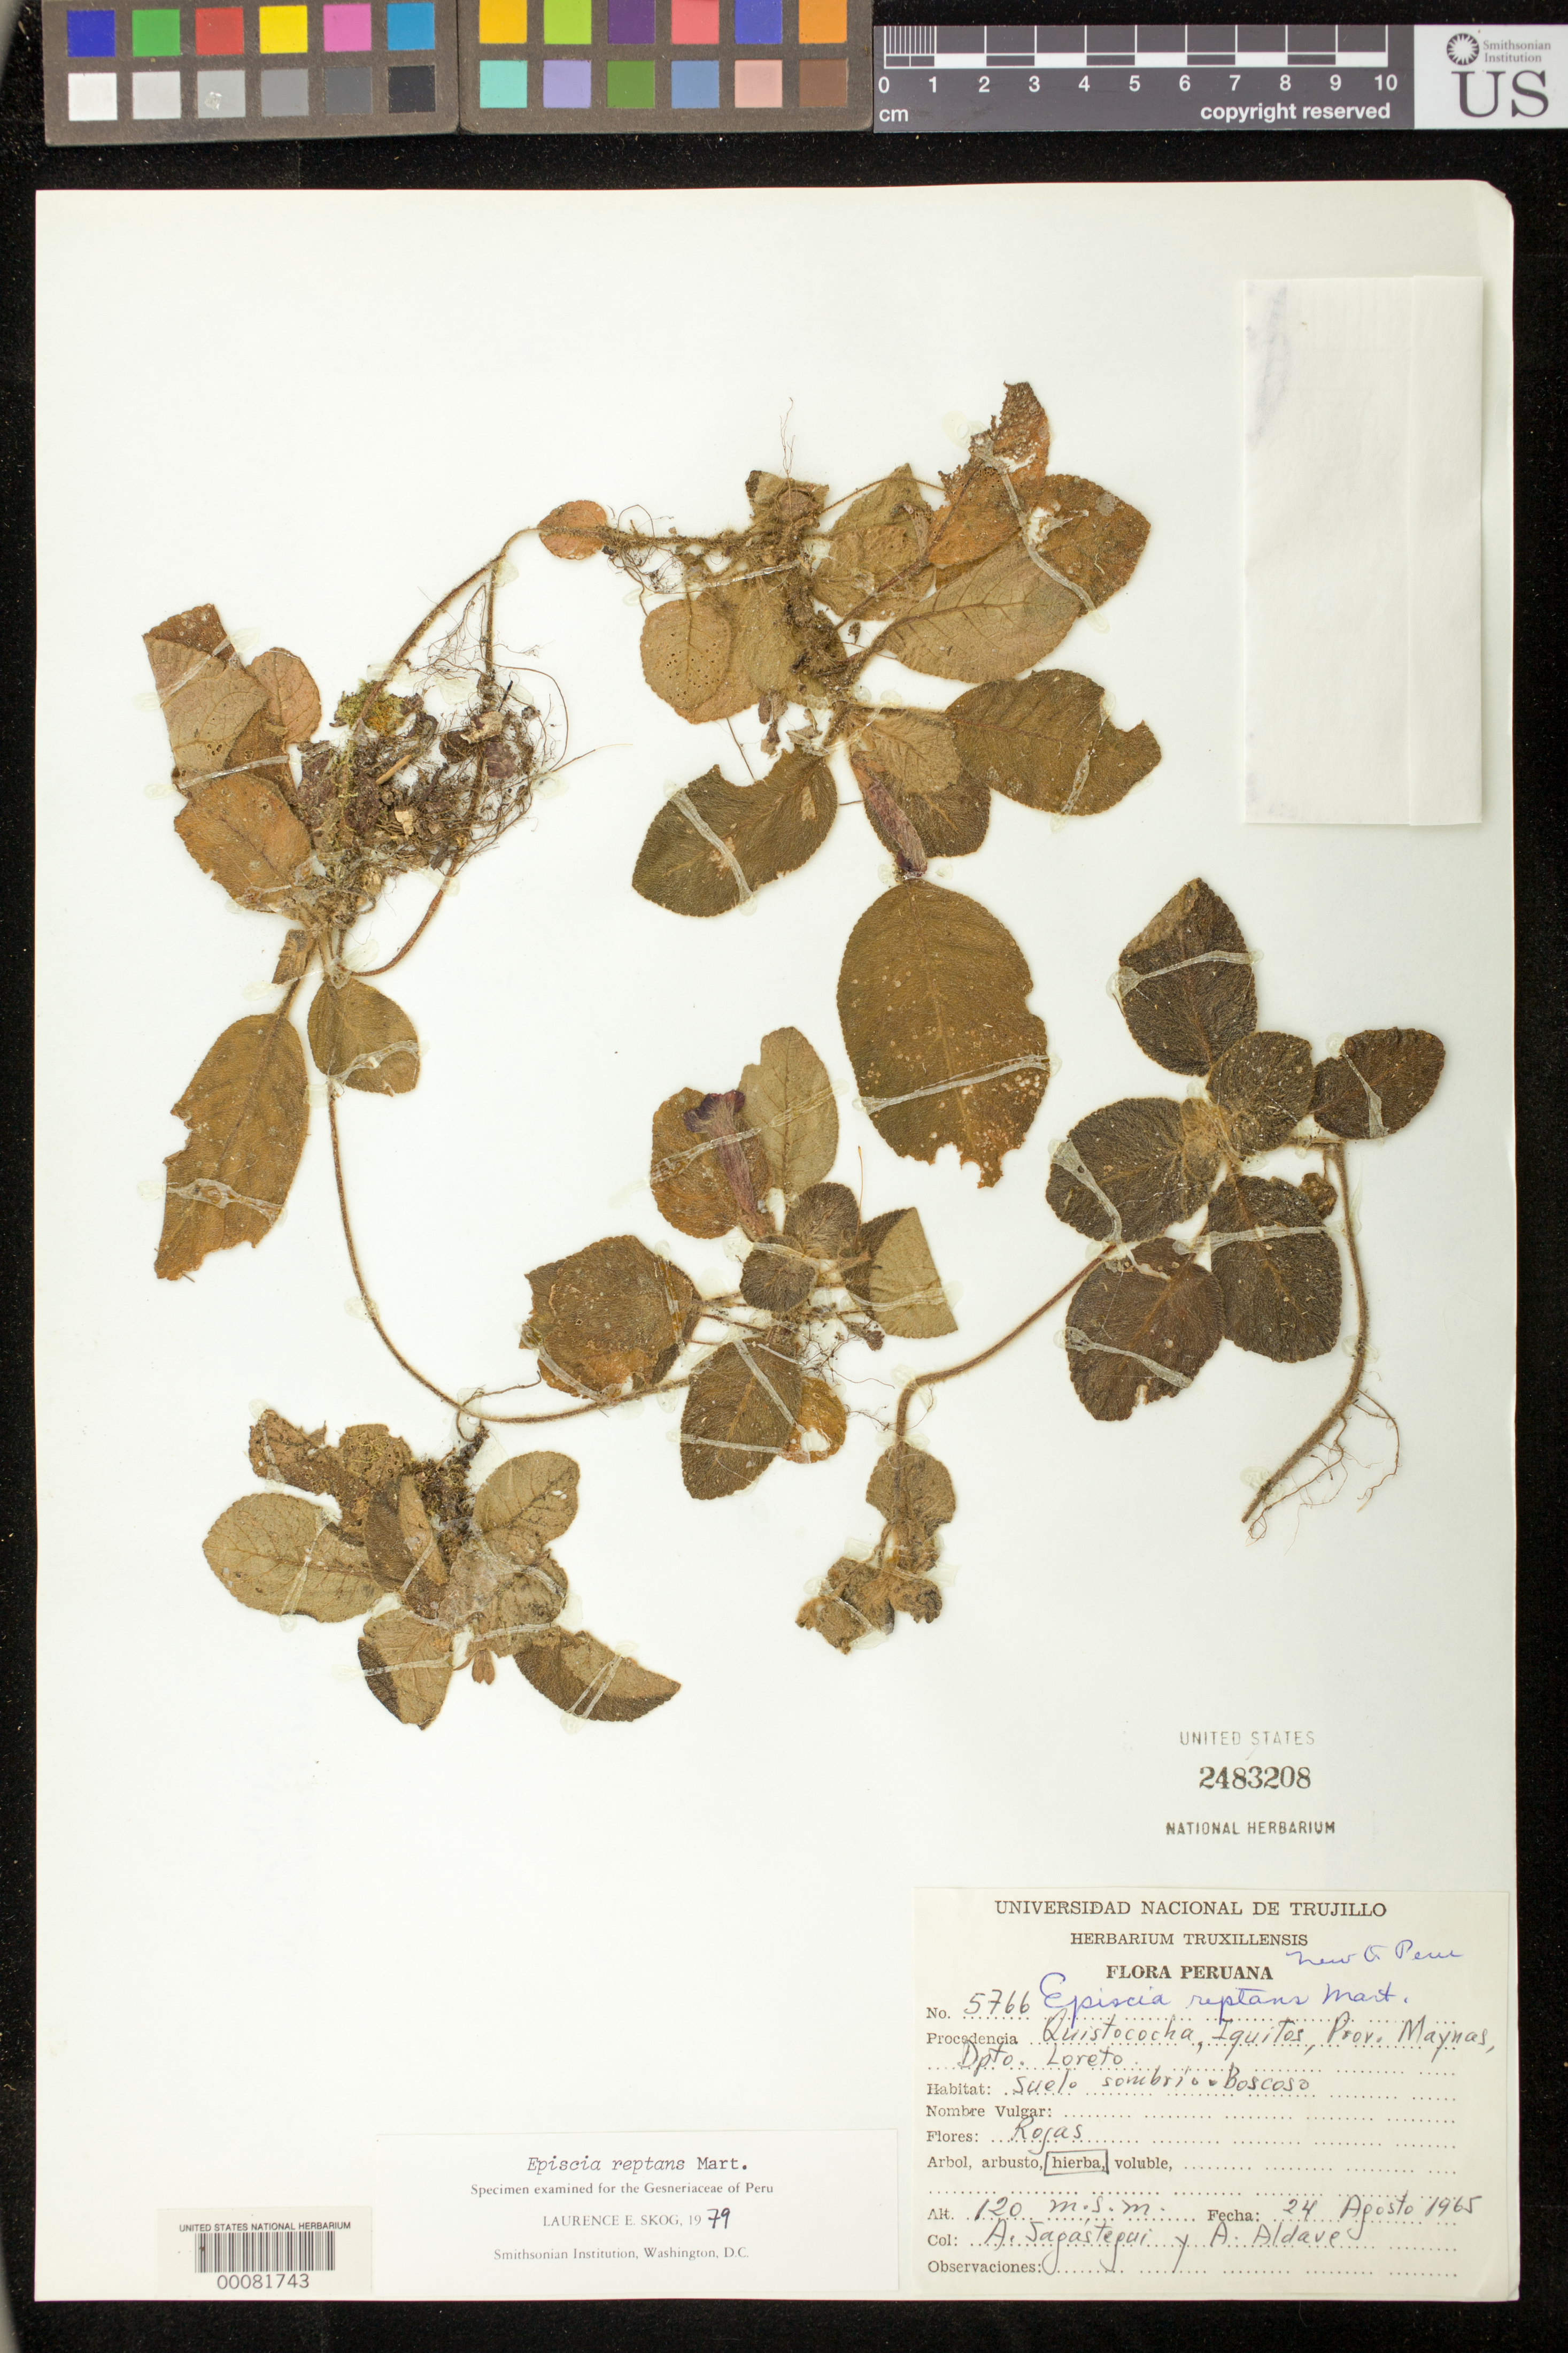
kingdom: Plantae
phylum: Tracheophyta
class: Magnoliopsida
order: Lamiales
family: Gesneriaceae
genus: Episcia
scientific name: Episcia reptans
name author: Mart.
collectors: A. Sagástegui A. & A. Aldave Pajares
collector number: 5766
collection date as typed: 24 Aug 1965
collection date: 1965-08-24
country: Peru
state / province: Loreto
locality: Prov. Maynas; Quistococha, Iquitos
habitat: Shady forest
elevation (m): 120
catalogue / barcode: US 2483208